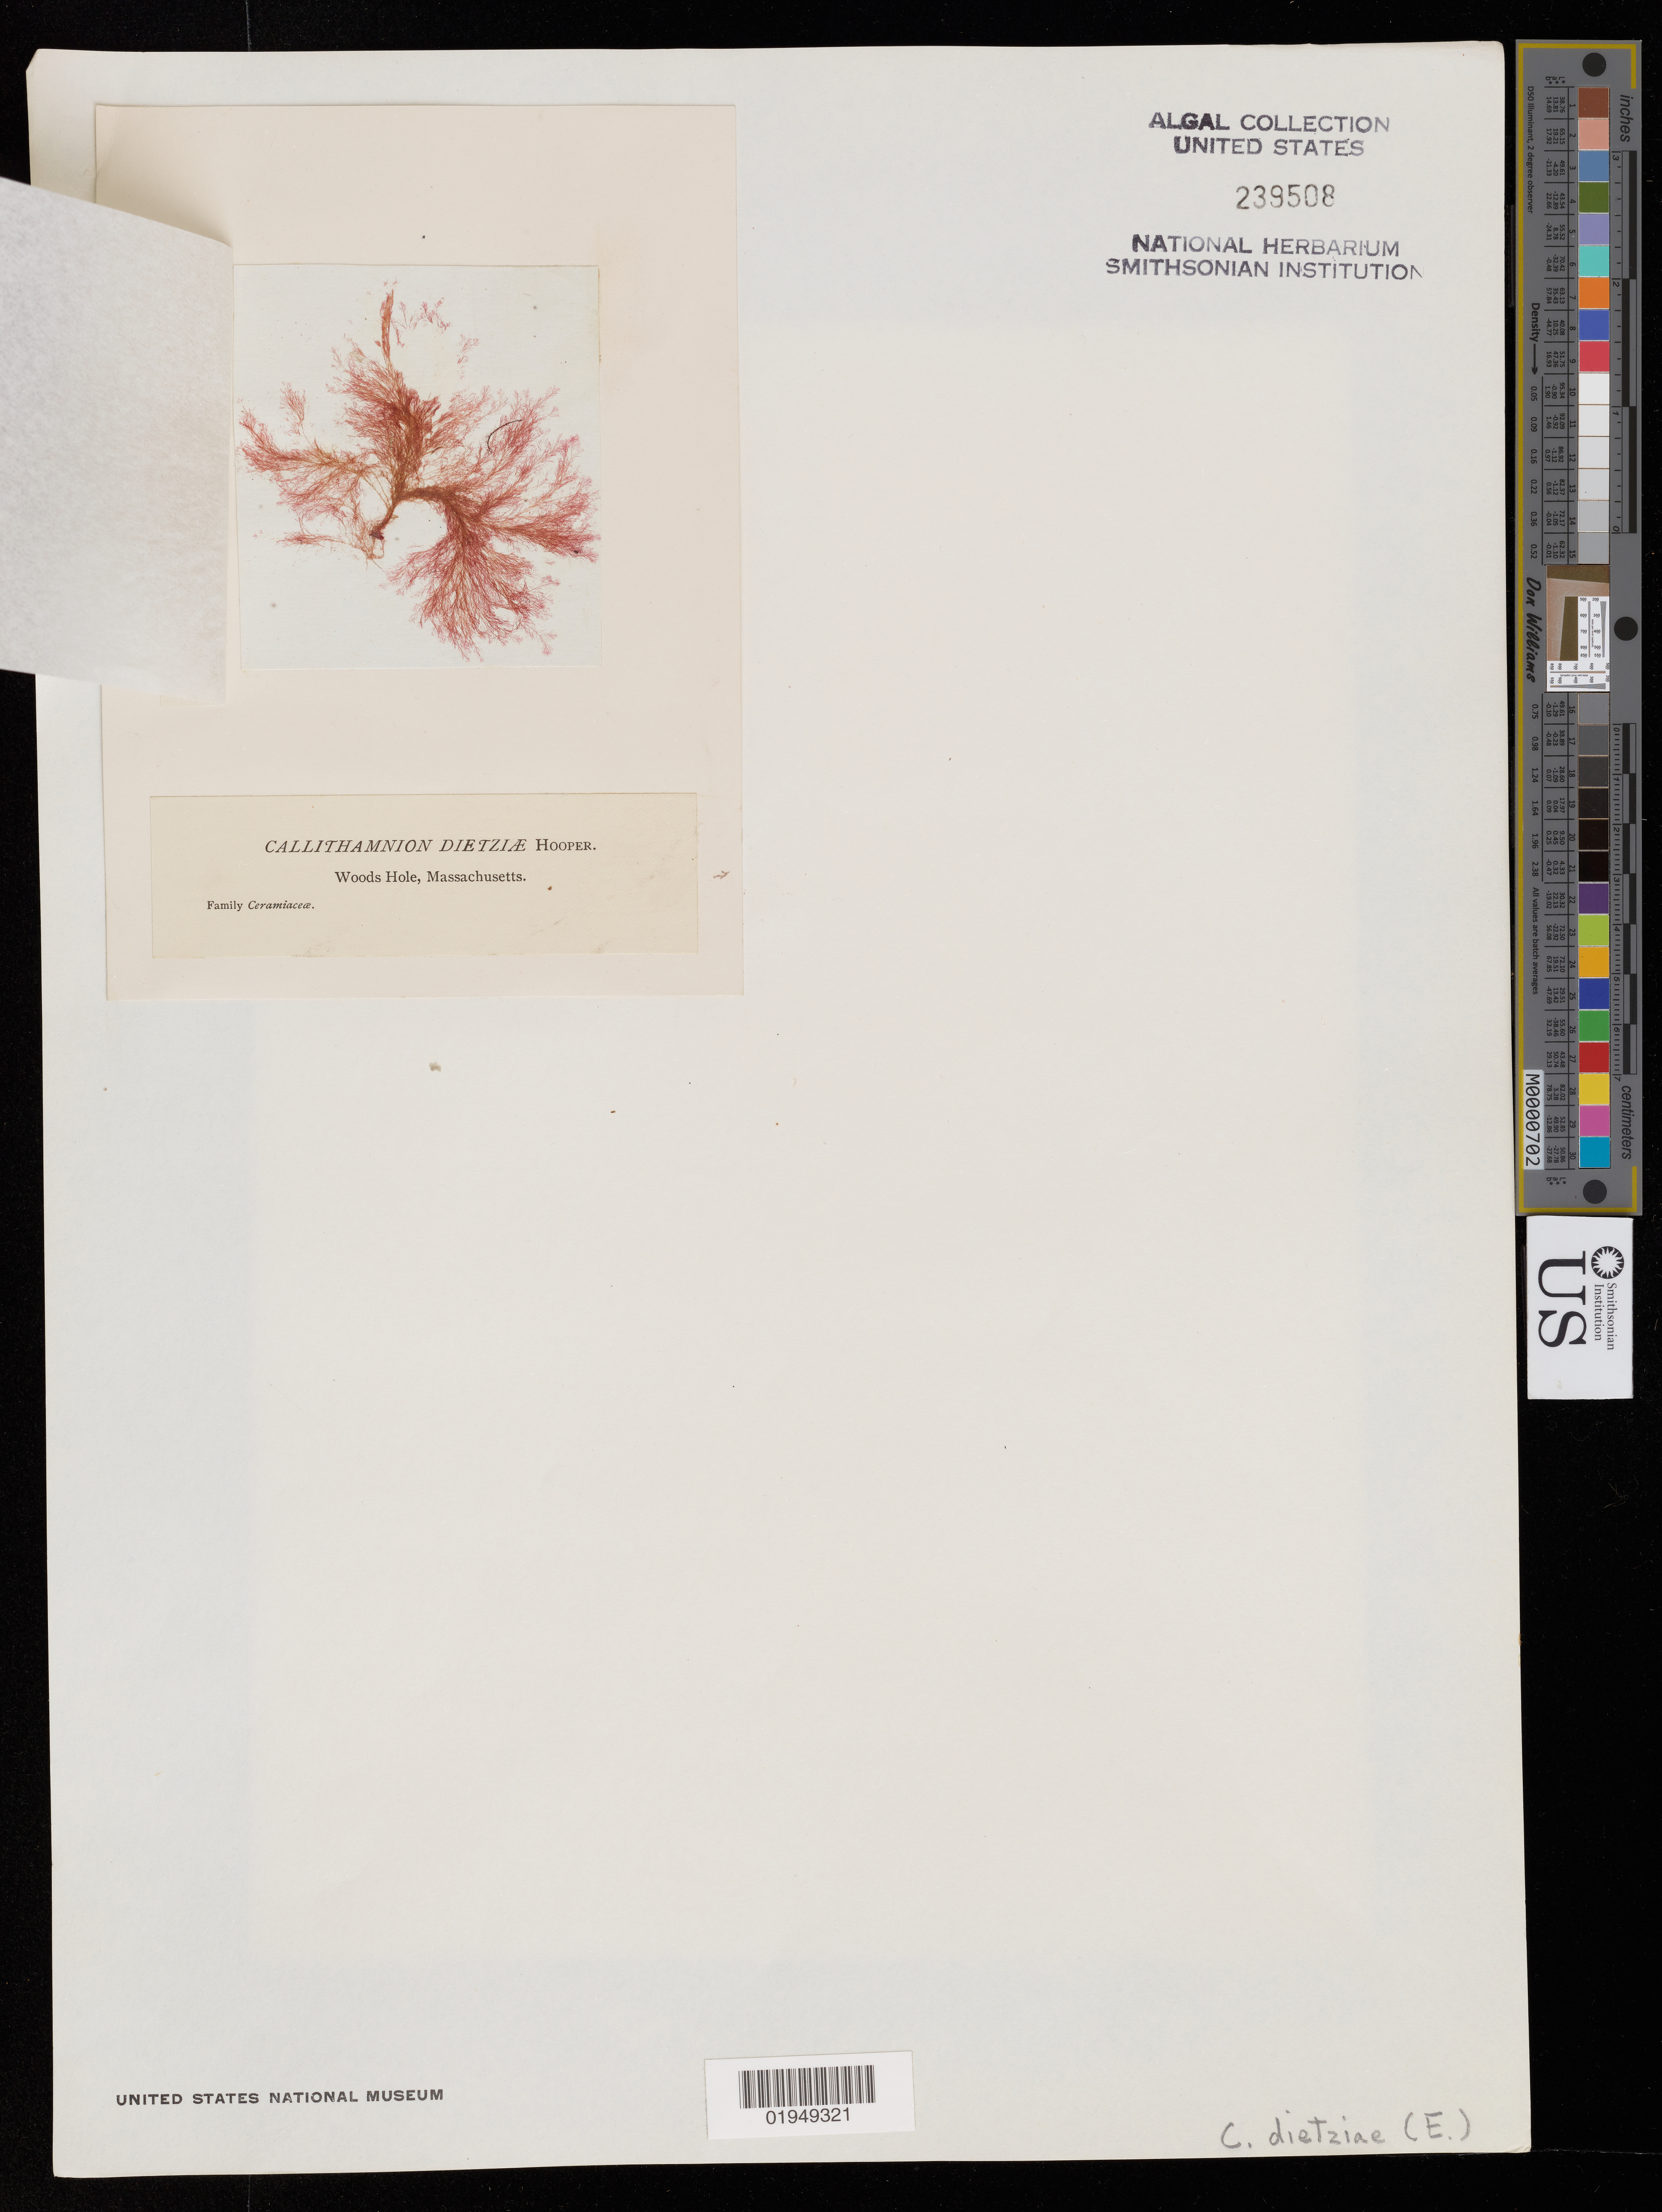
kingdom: Plantae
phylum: Rhodophyta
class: Florideophyceae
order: Ceramiales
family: Callithamniaceae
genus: Callithamnion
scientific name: Callithamnion dietziae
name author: Hooper ex Harvey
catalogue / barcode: US 239508